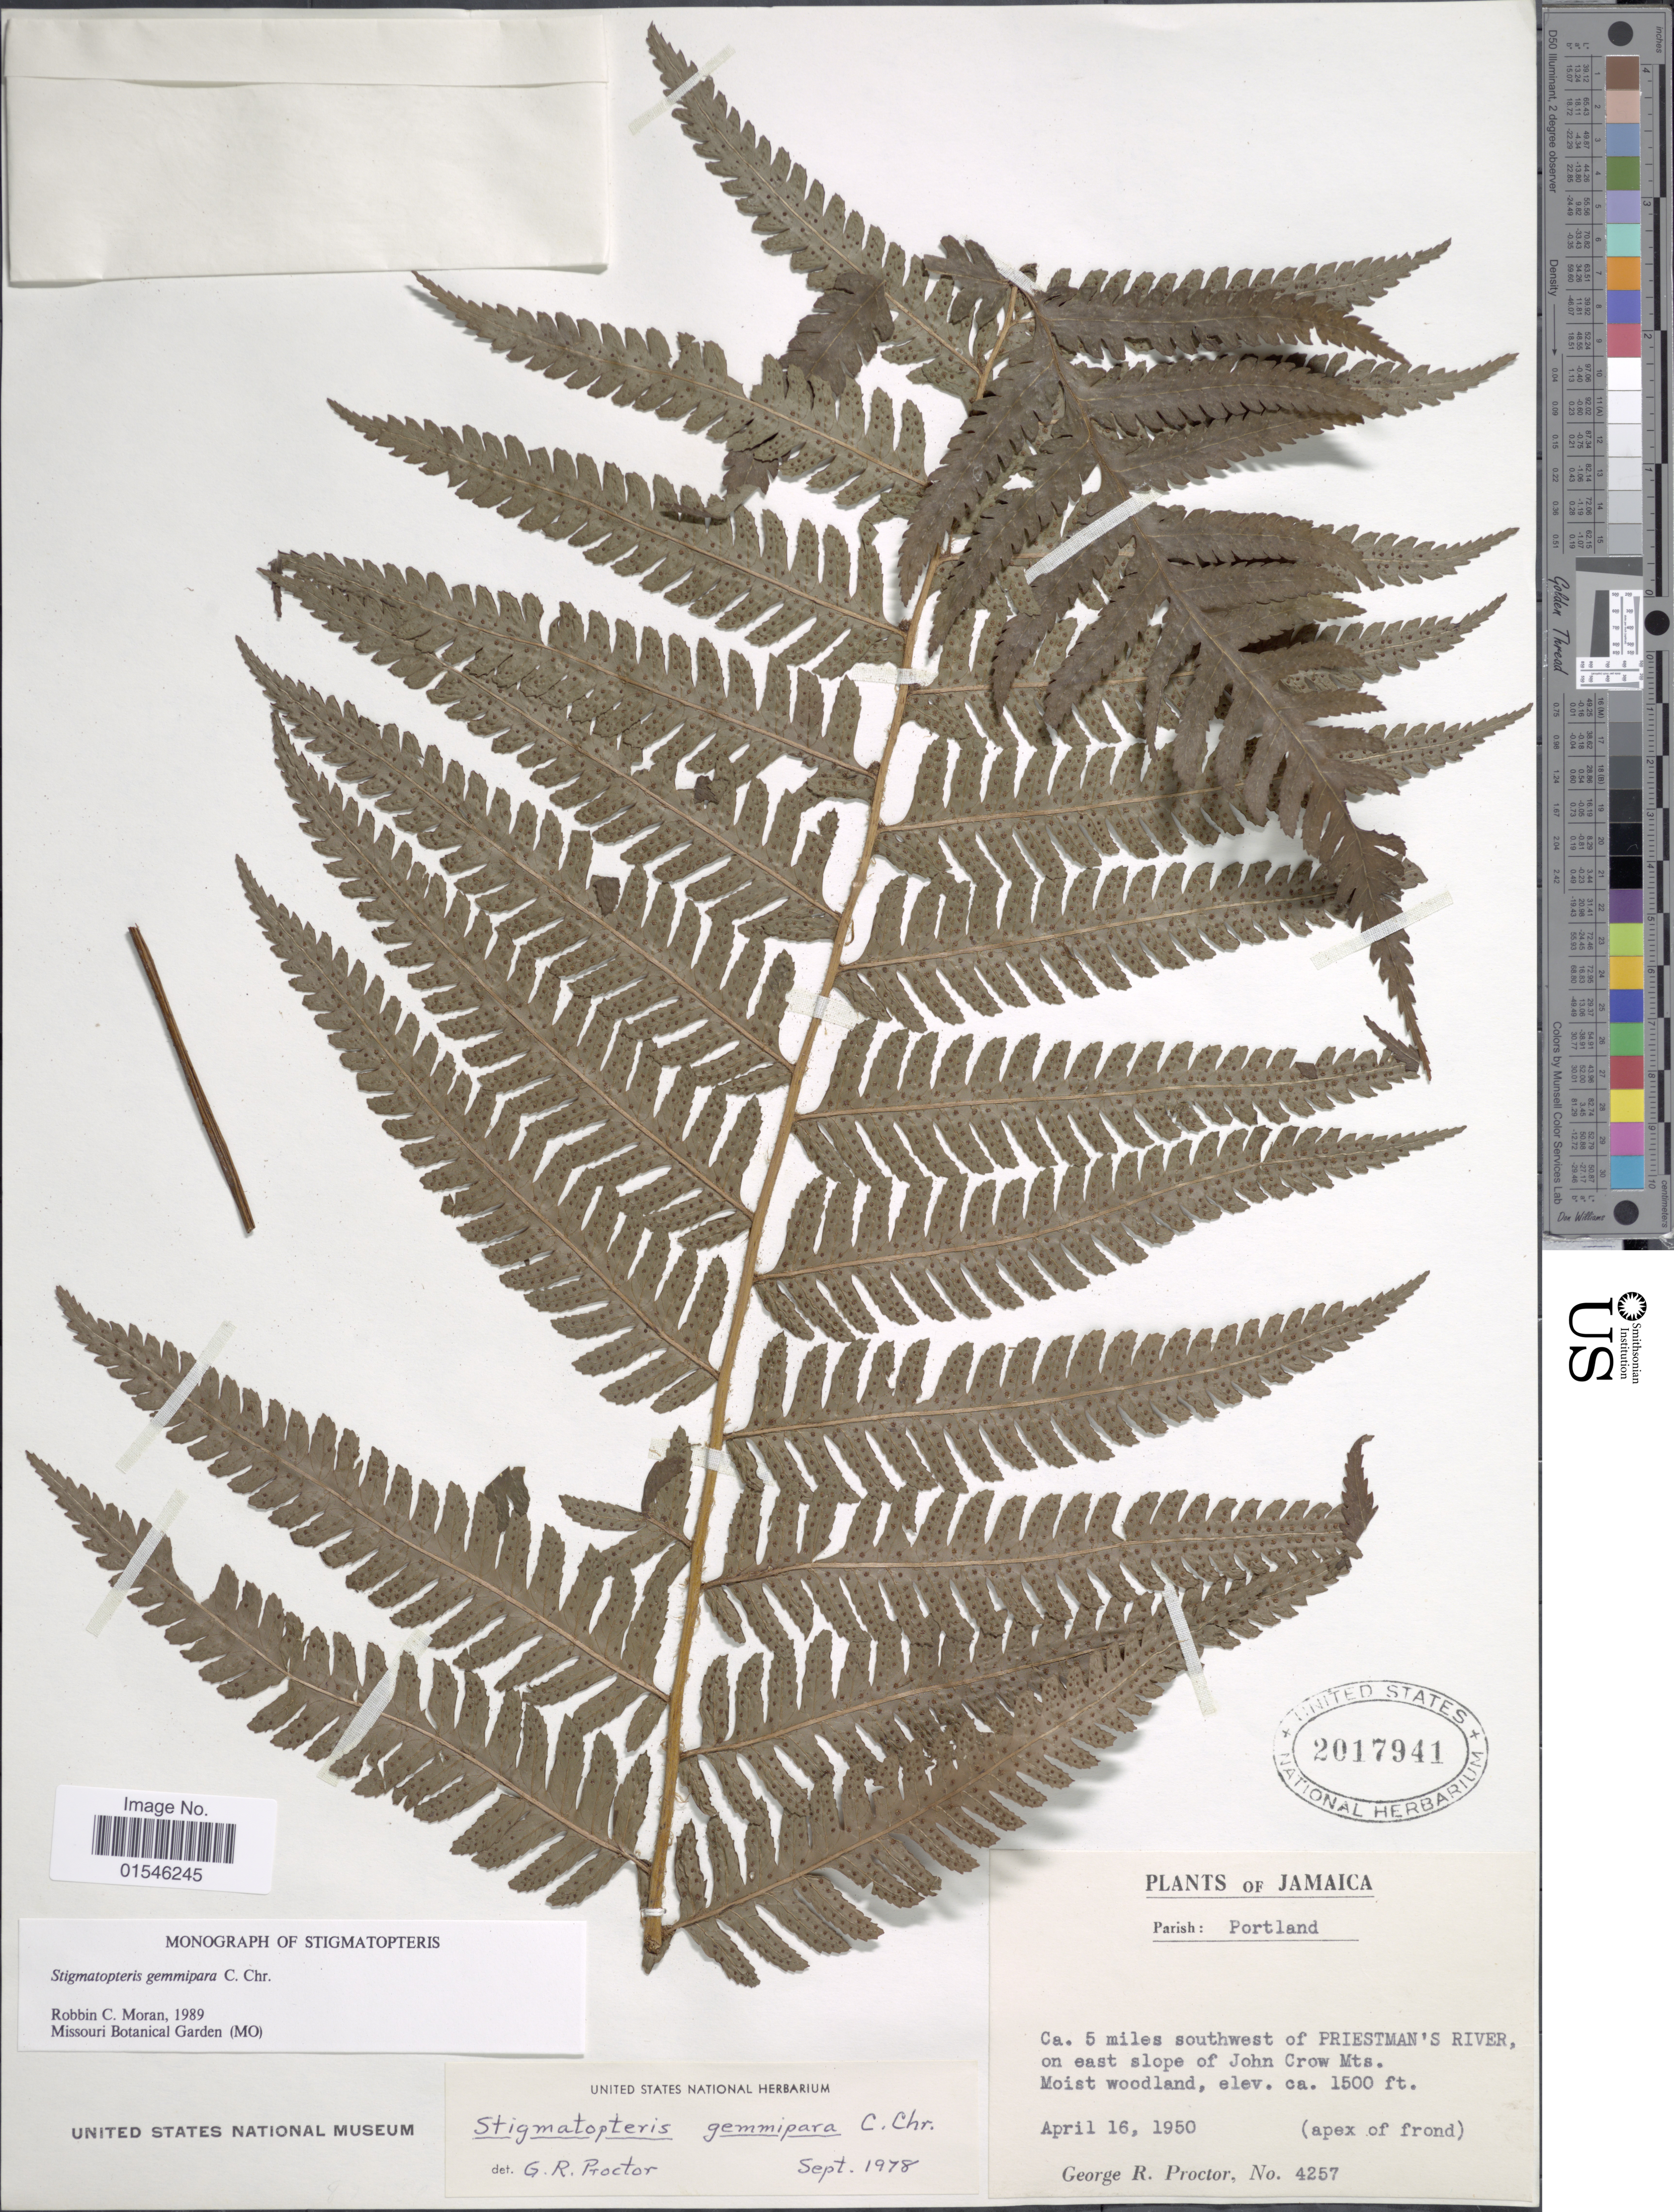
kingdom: Plantae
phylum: Tracheophyta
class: Polypodiopsida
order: Polypodiales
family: Dryopteridaceae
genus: Stigmatopteris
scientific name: Stigmatopteris gemmipara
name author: C. Chr.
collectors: G. R. Proctor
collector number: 4257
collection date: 1950-04-16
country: Jamaica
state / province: Portland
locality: Parish: Portland, Ca. 5 miles southwest of Priestman's River, on east slope of John Crow Mts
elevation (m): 457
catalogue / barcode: US 2017941